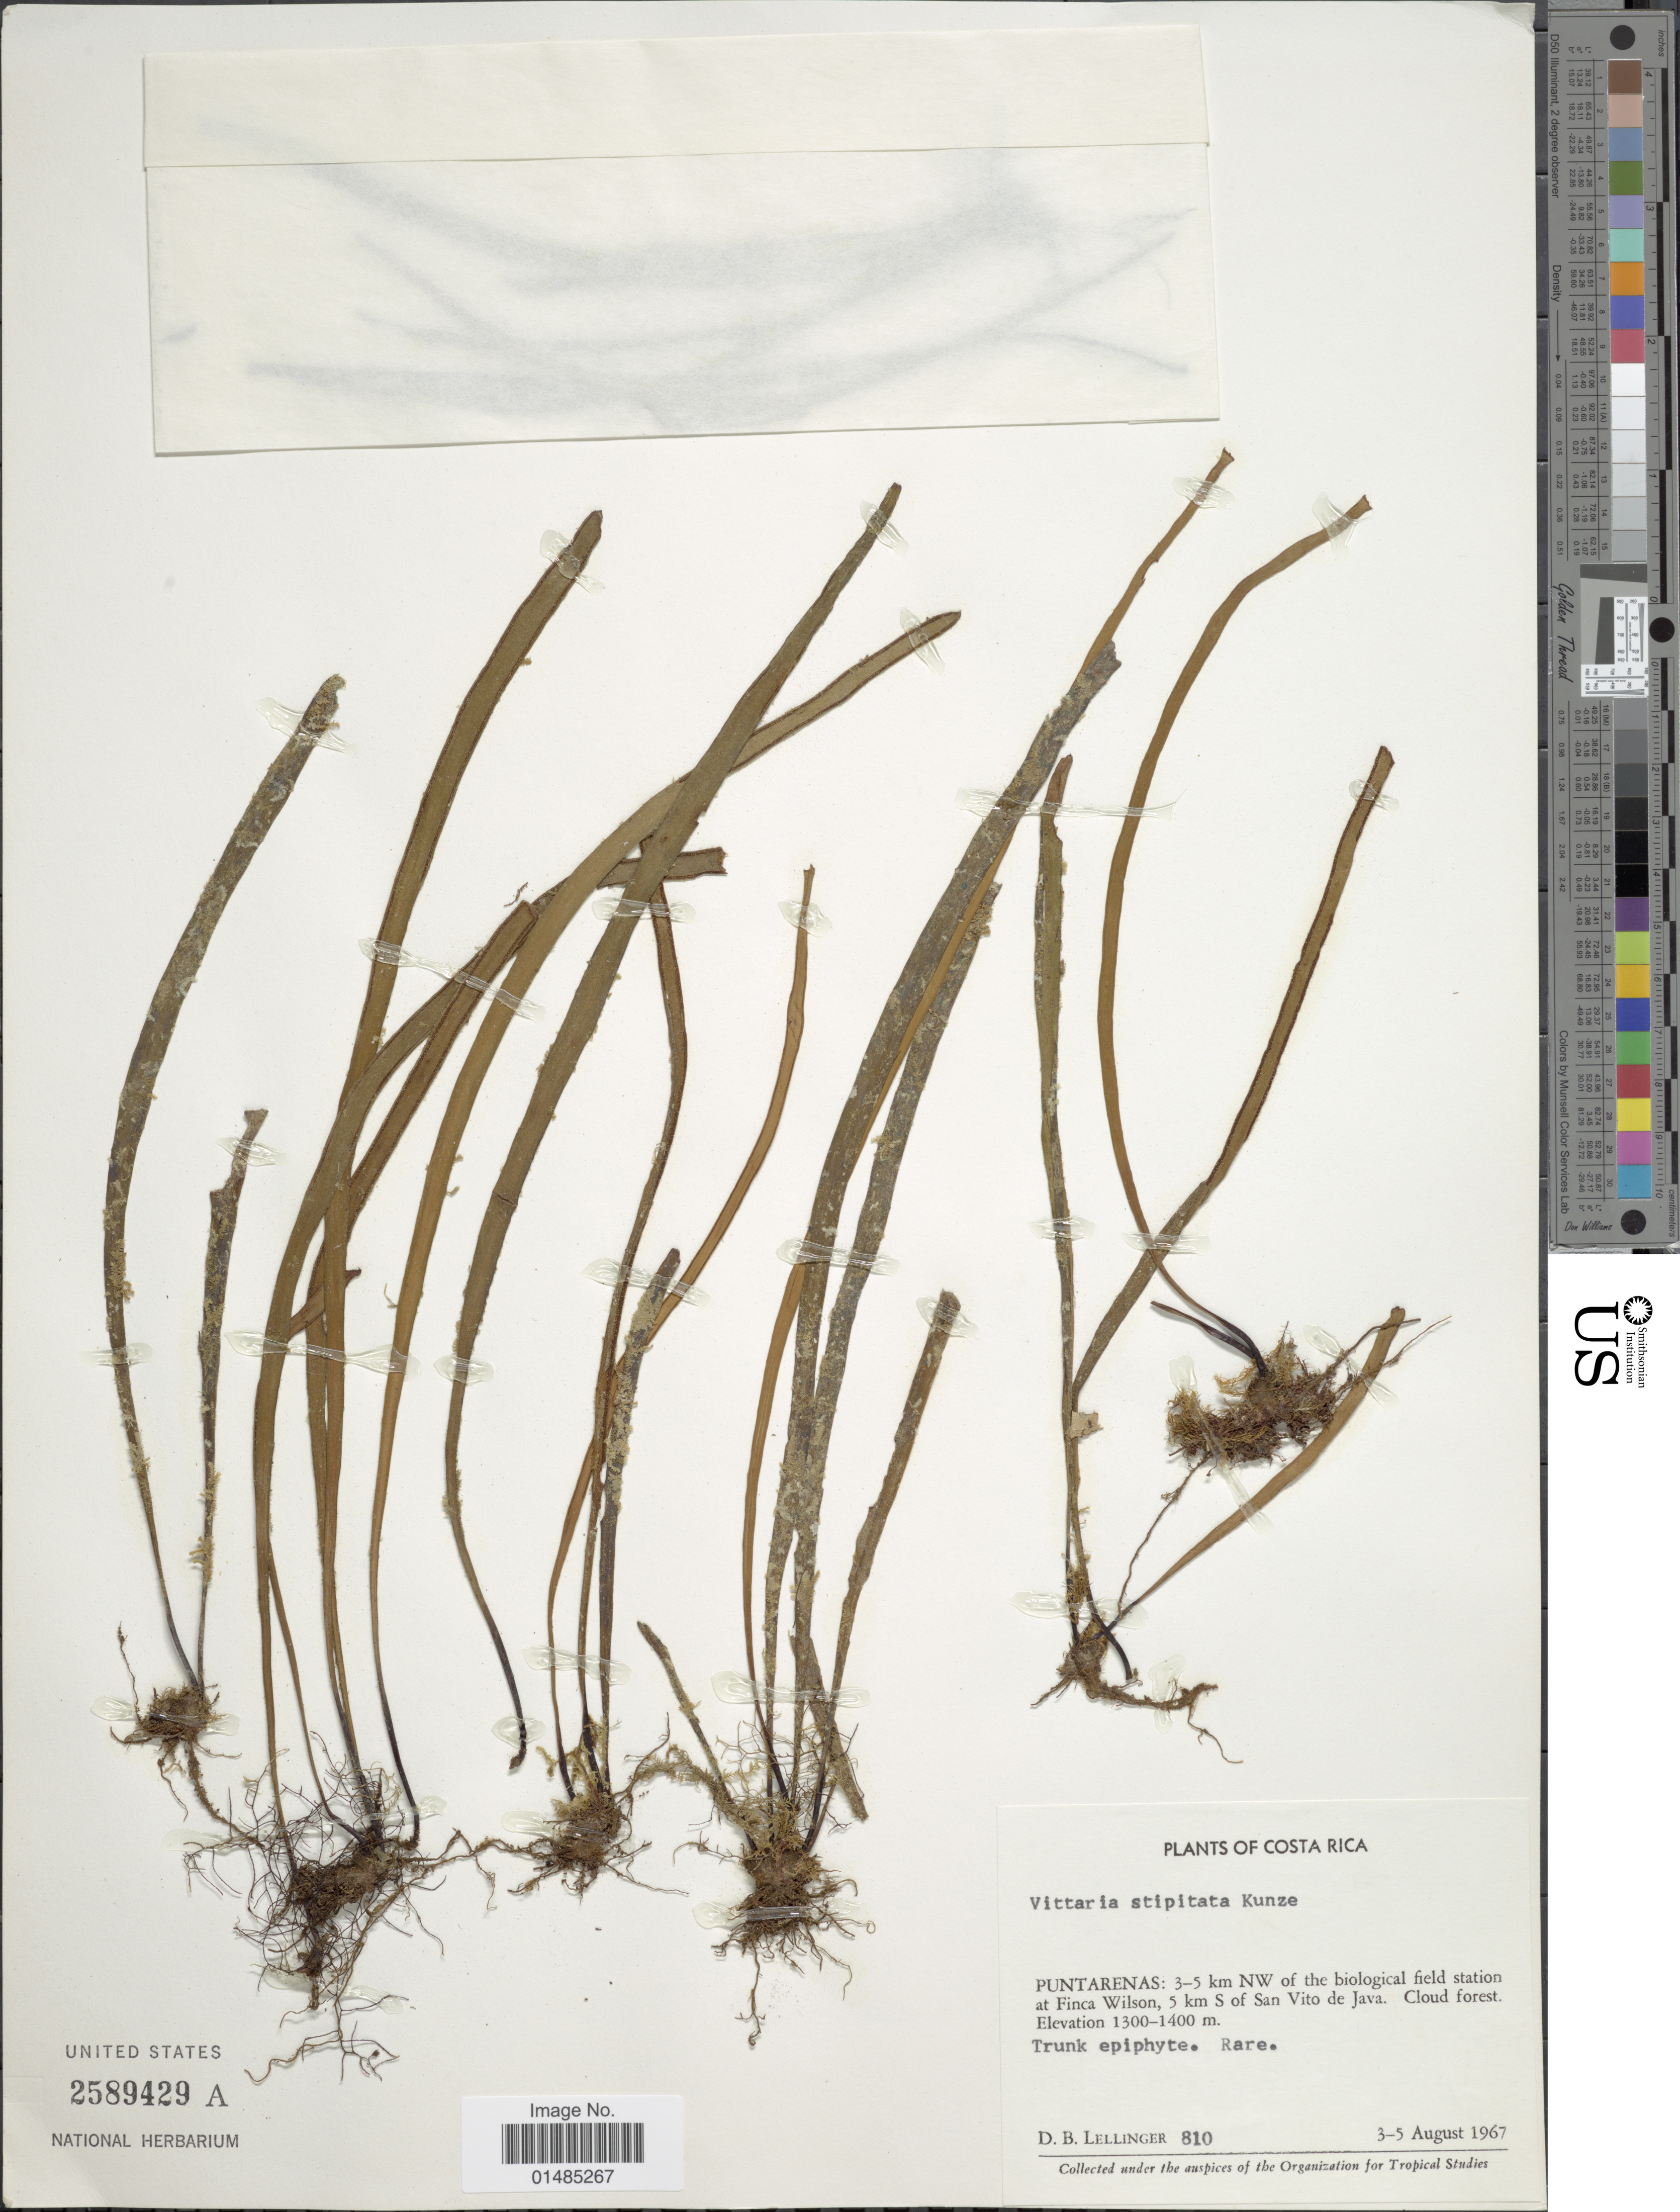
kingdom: Plantae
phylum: Tracheophyta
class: Polypodiopsida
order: Polypodiales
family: Pteridaceae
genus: Radiovittaria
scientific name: Radiovittaria stipitata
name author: (Kunze) E.H. Crane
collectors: D. B. Lellinger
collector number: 810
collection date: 1967-08-03/1967-08-05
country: Costa Rica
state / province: Puntarenas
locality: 3 - 5 km NW of the biological field station at Finca Wilson, 5 km S of San Vito de Java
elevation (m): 1300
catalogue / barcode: US 2589429A